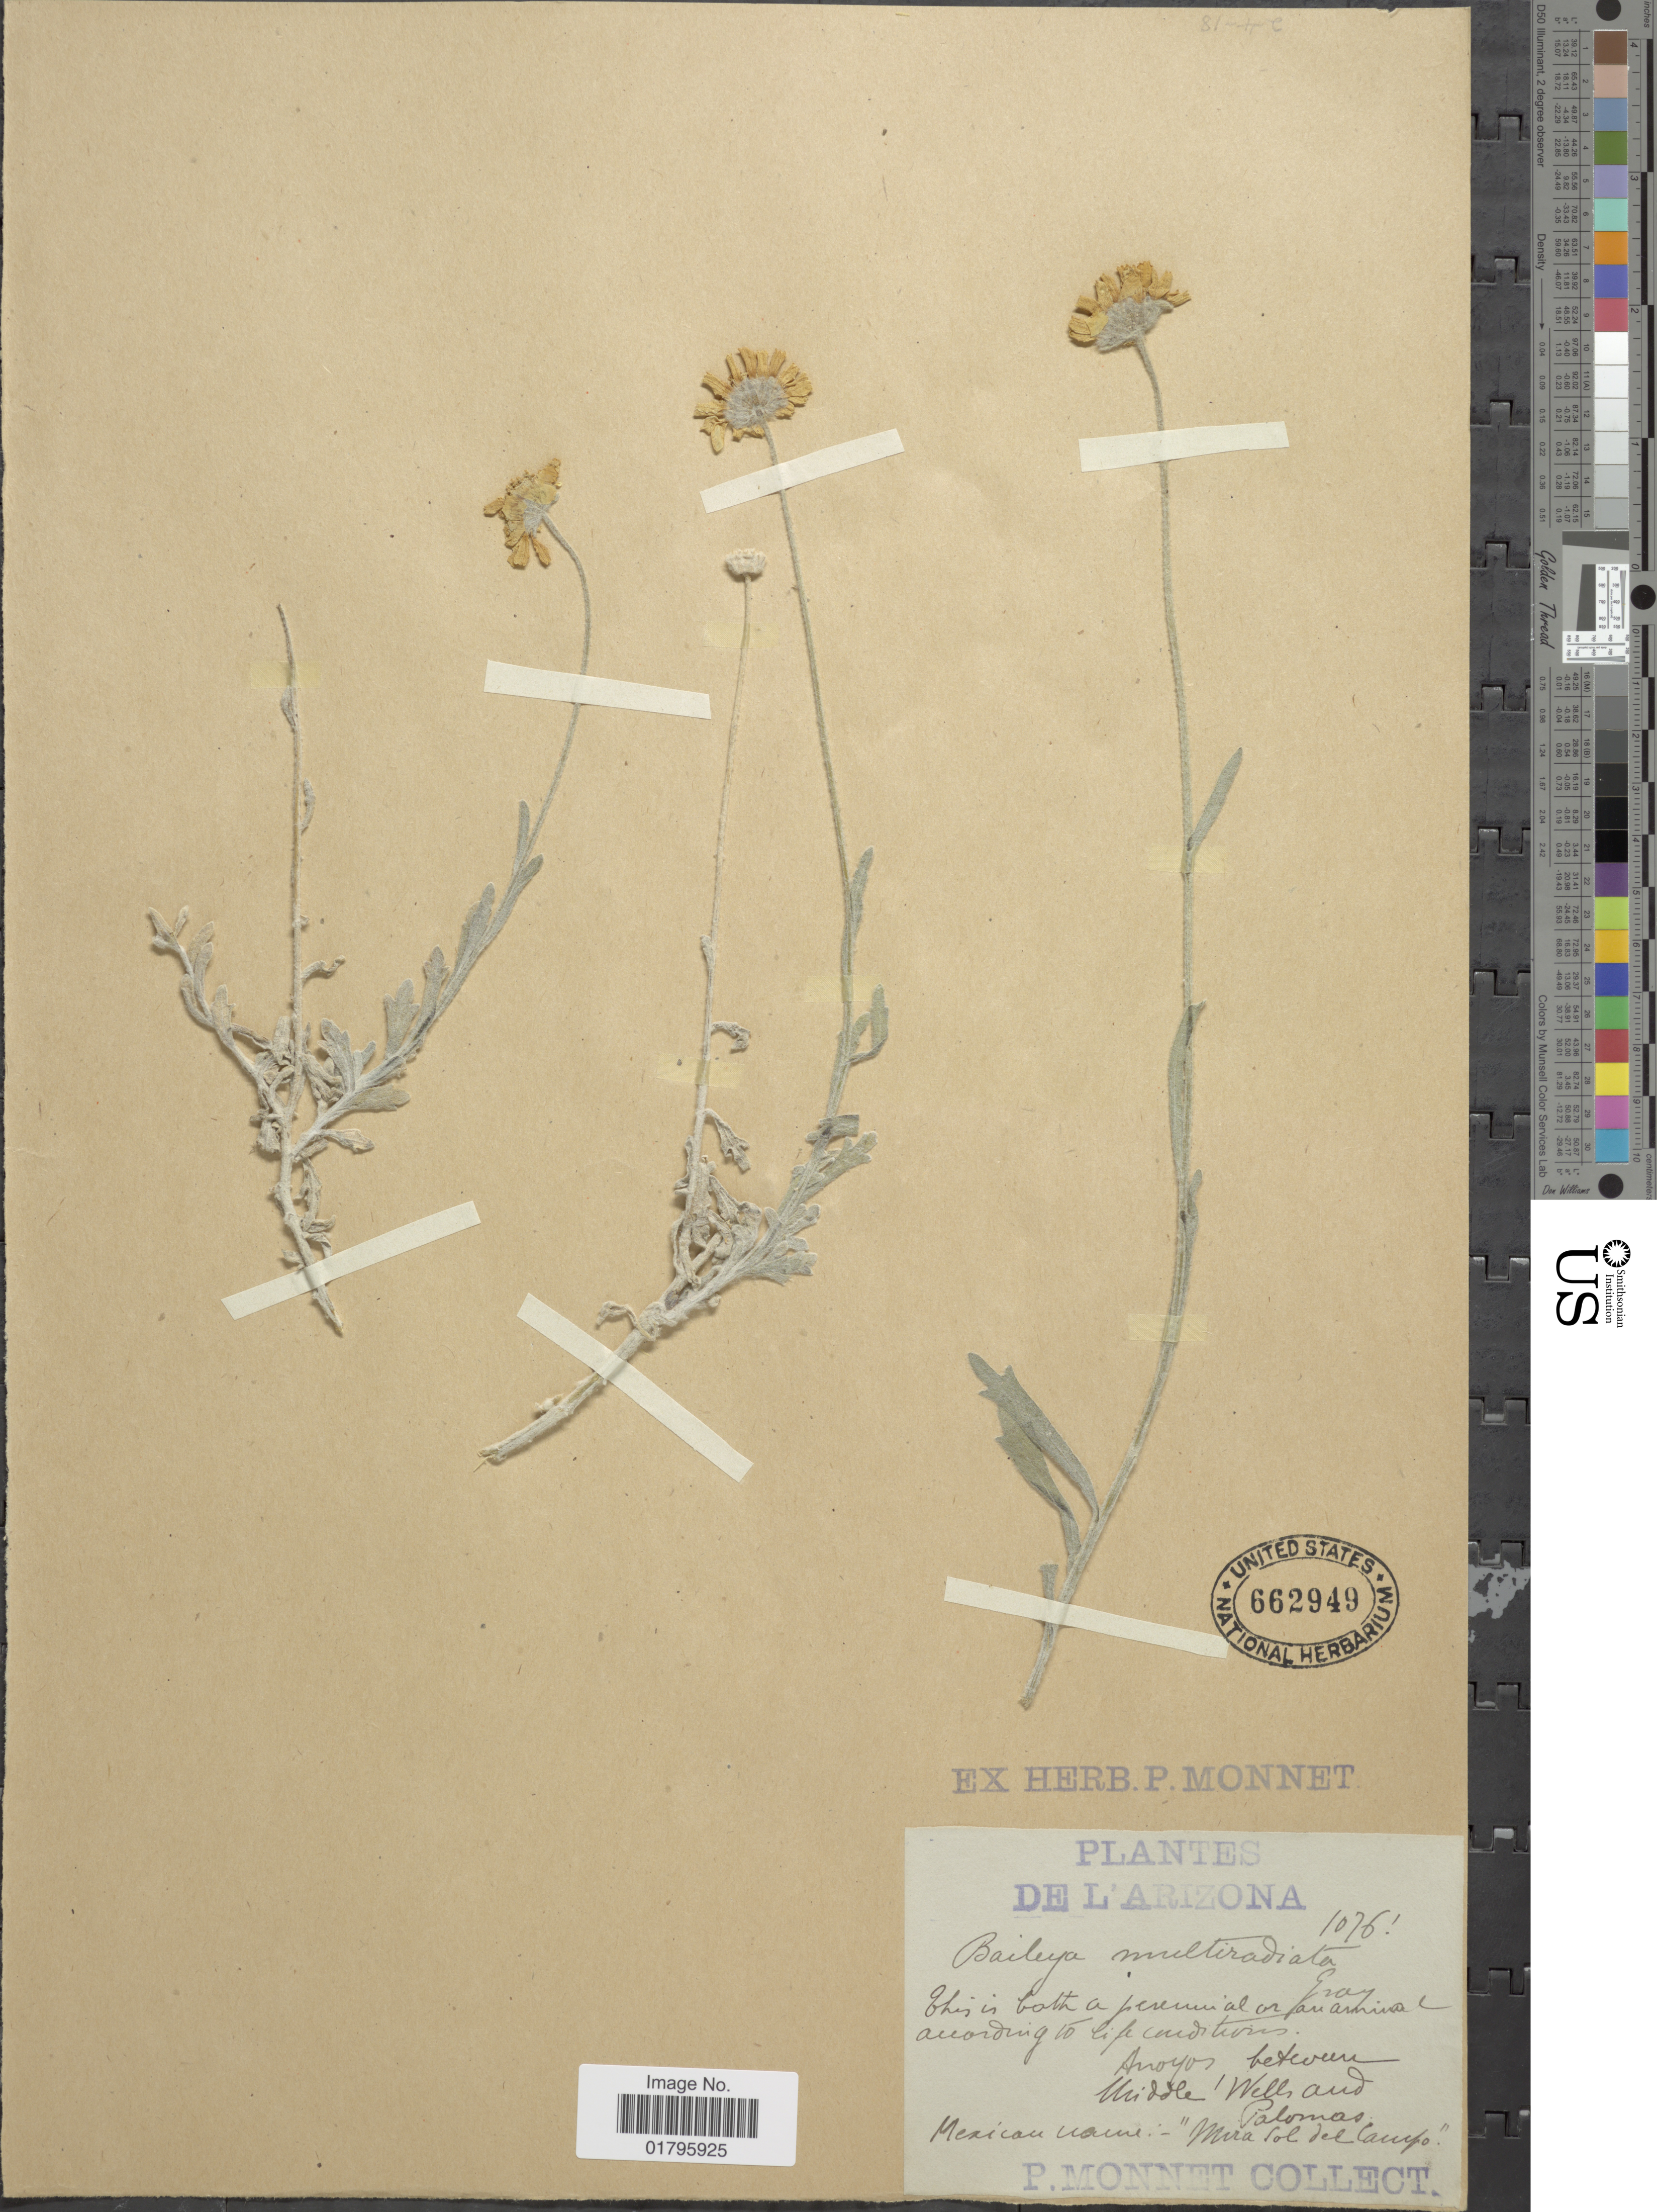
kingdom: Plantae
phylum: Tracheophyta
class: Magnoliopsida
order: Asterales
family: Asteraceae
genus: Baileya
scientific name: Baileya multiradiata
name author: Harv. & A. Gray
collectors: P. Monnet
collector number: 1076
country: United States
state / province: Arizona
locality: Arroyos between Middle Wells and Palomas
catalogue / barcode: US 662949